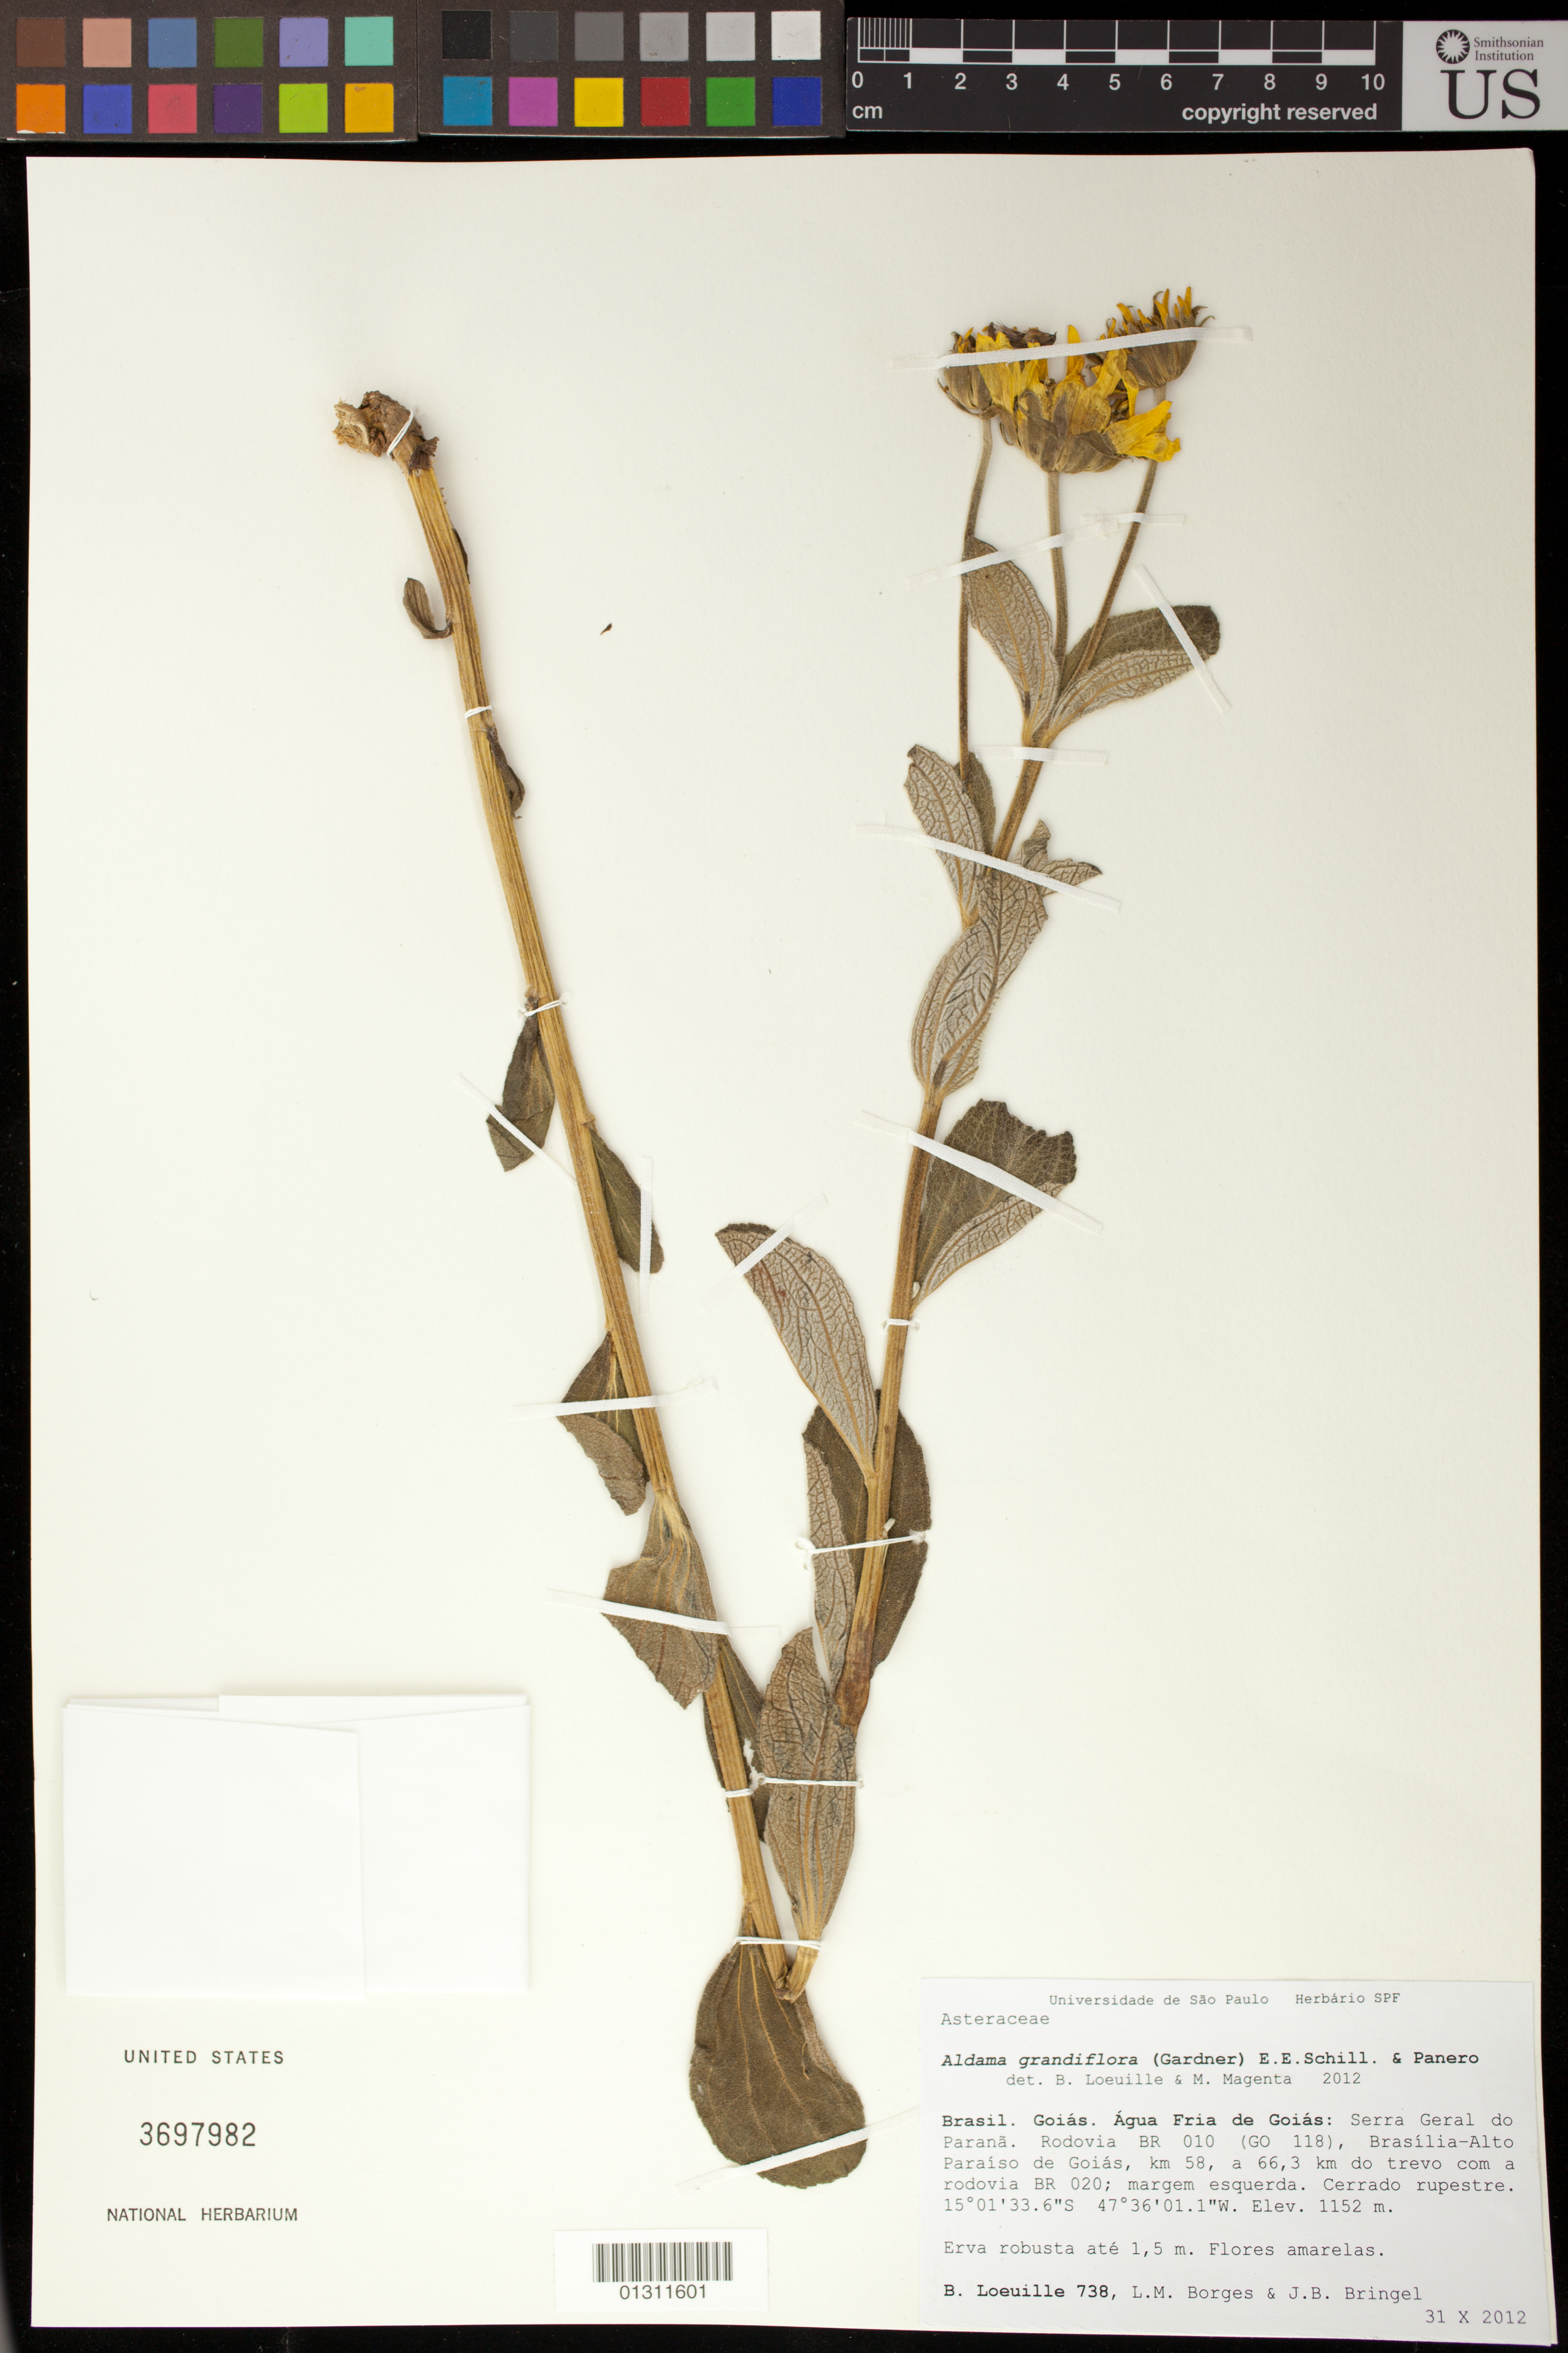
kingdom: Plantae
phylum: Tracheophyta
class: Magnoliopsida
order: Asterales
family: Asteraceae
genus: Viguiera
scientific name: Viguiera grandiflora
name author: Gardner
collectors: B. Loeuille, L. M. Borges & J. Bringel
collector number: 738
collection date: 2012-10-31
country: Brazil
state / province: Goiás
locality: Agua Fria de Goias: Serra Geral do Parana. Rodovia BR 010 (GO 118), Brasilia - Alto Paraiso de Goias, km 58.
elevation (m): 1152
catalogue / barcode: US 3697982